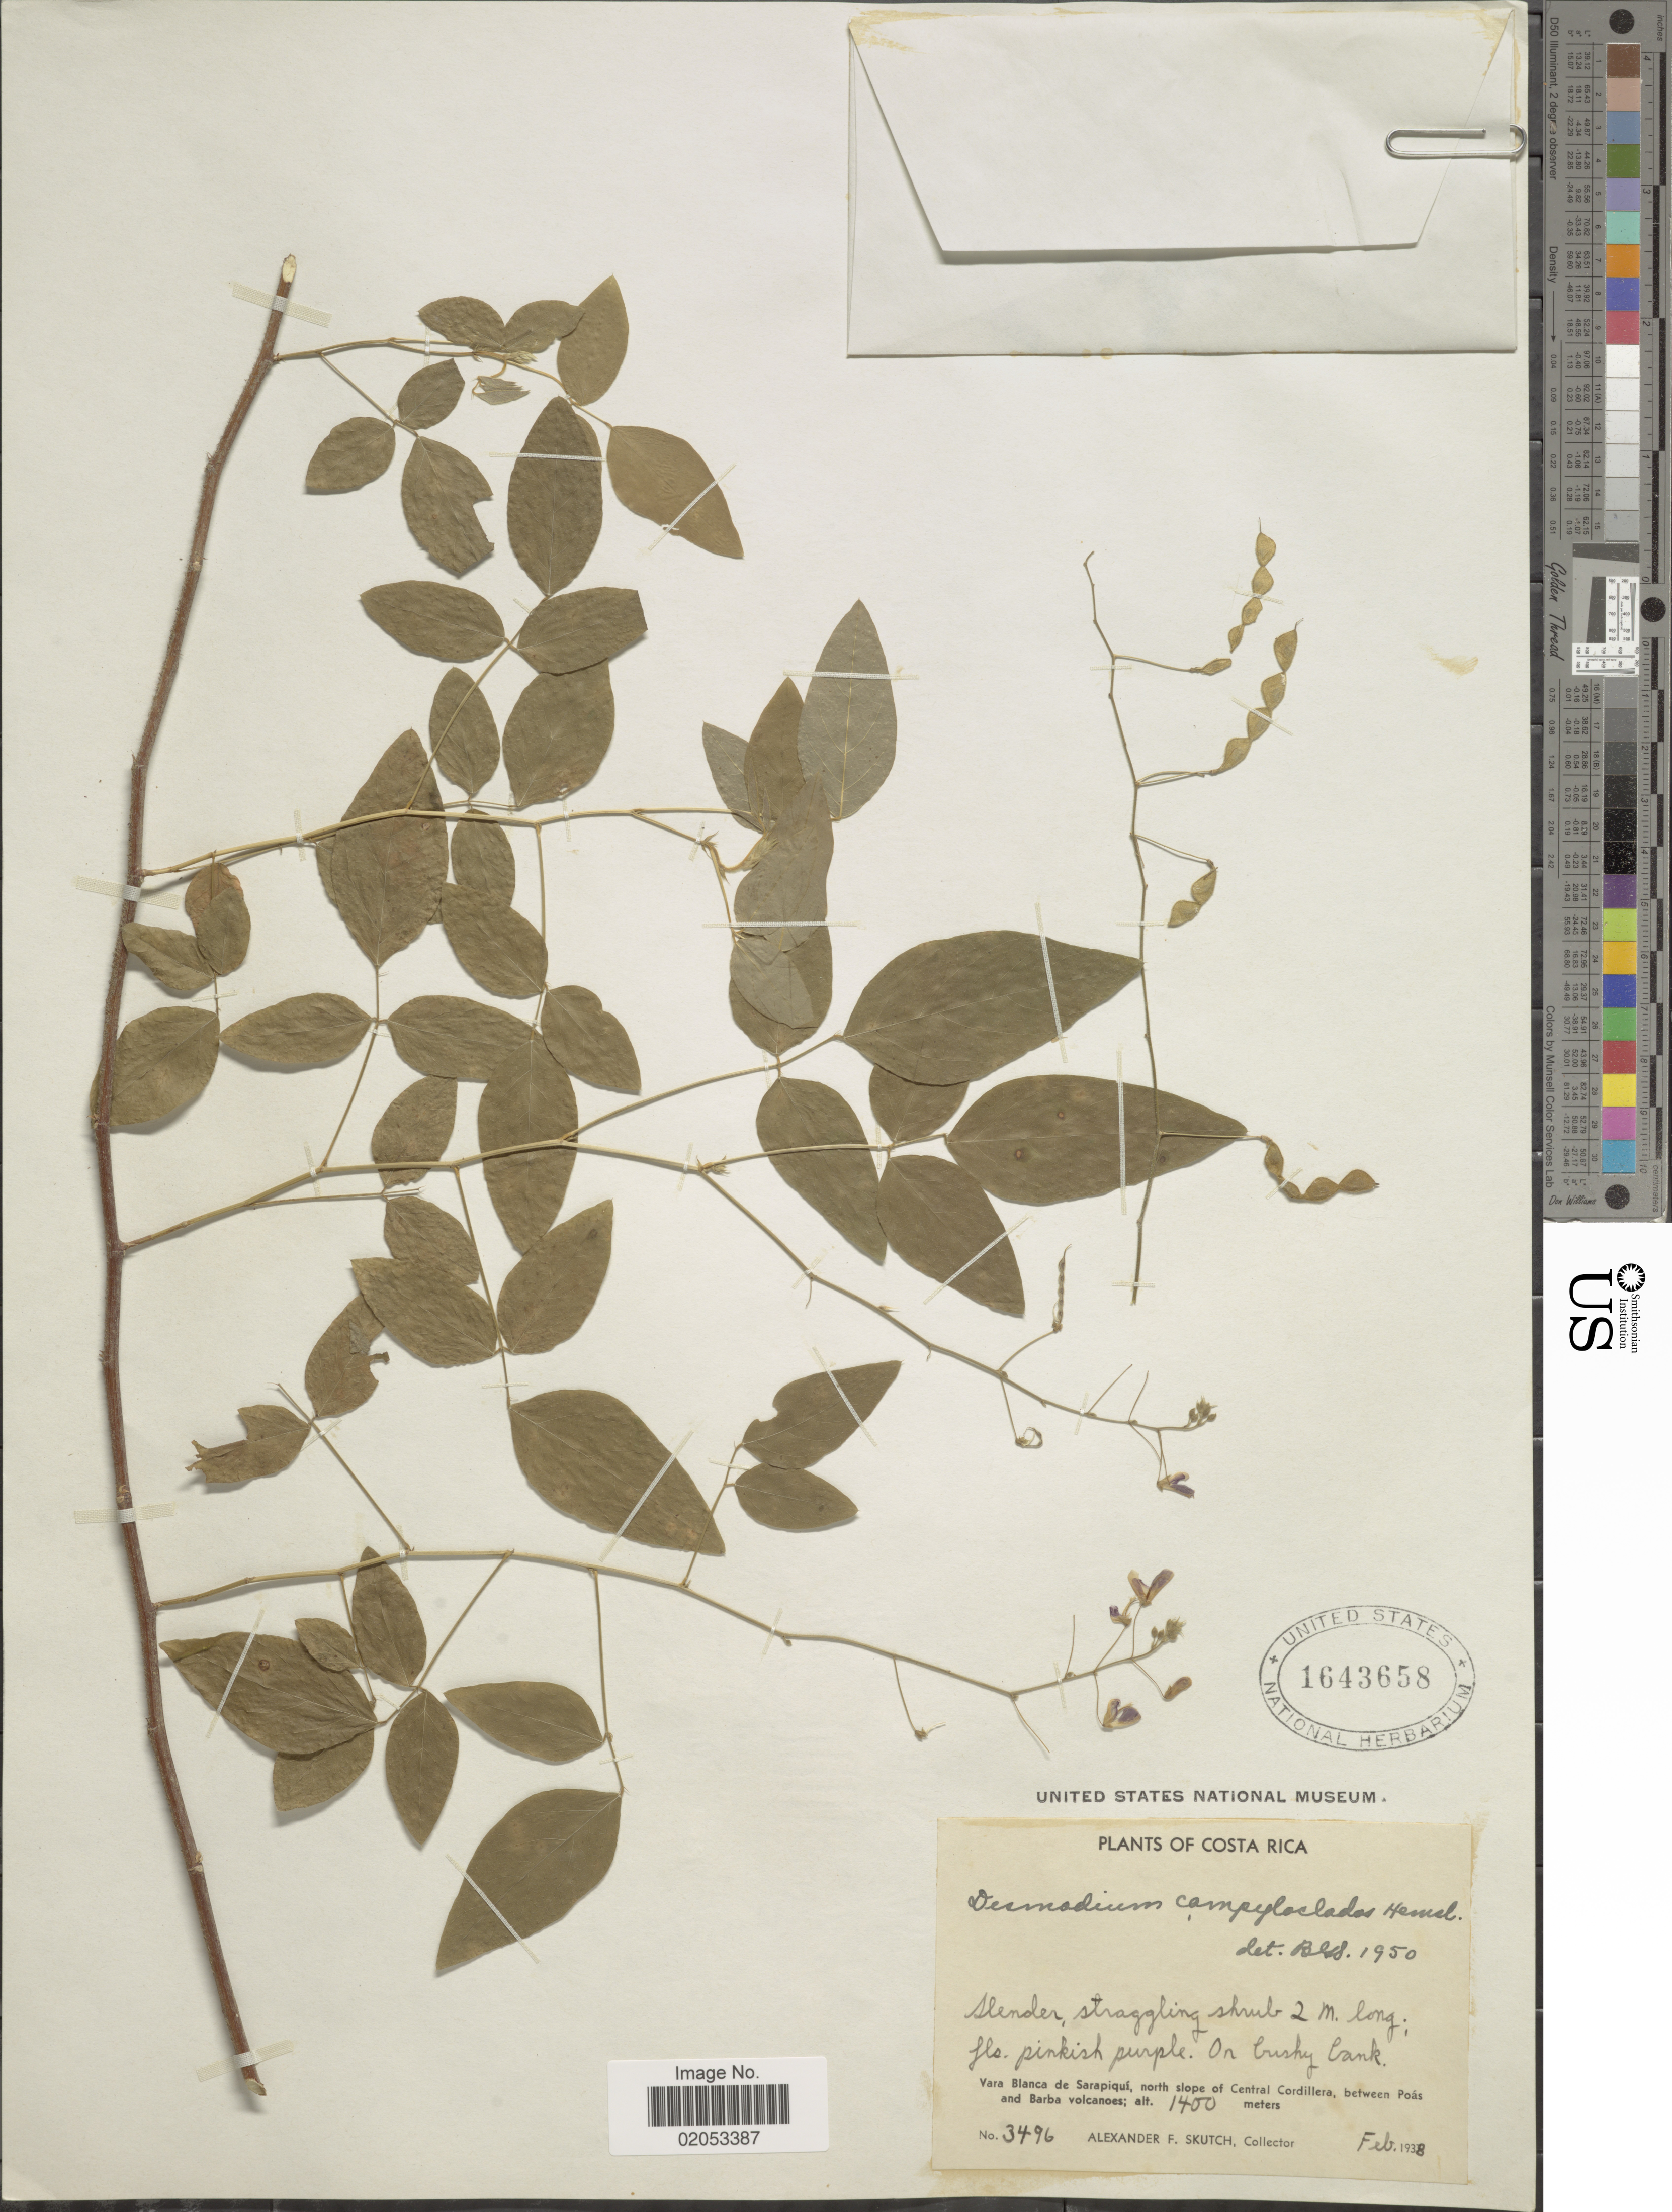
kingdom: Plantae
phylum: Tracheophyta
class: Magnoliopsida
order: Fabales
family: Fabaceae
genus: Desmodium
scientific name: Desmodium campyloclados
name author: Hemsl.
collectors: A. F. Skutch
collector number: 3496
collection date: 1938-02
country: Costa Rica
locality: Vara Blanca de Sara [iquí, north slope of Central Cordillera, between Poás and Barba volcanoes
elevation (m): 1400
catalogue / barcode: US 1643658